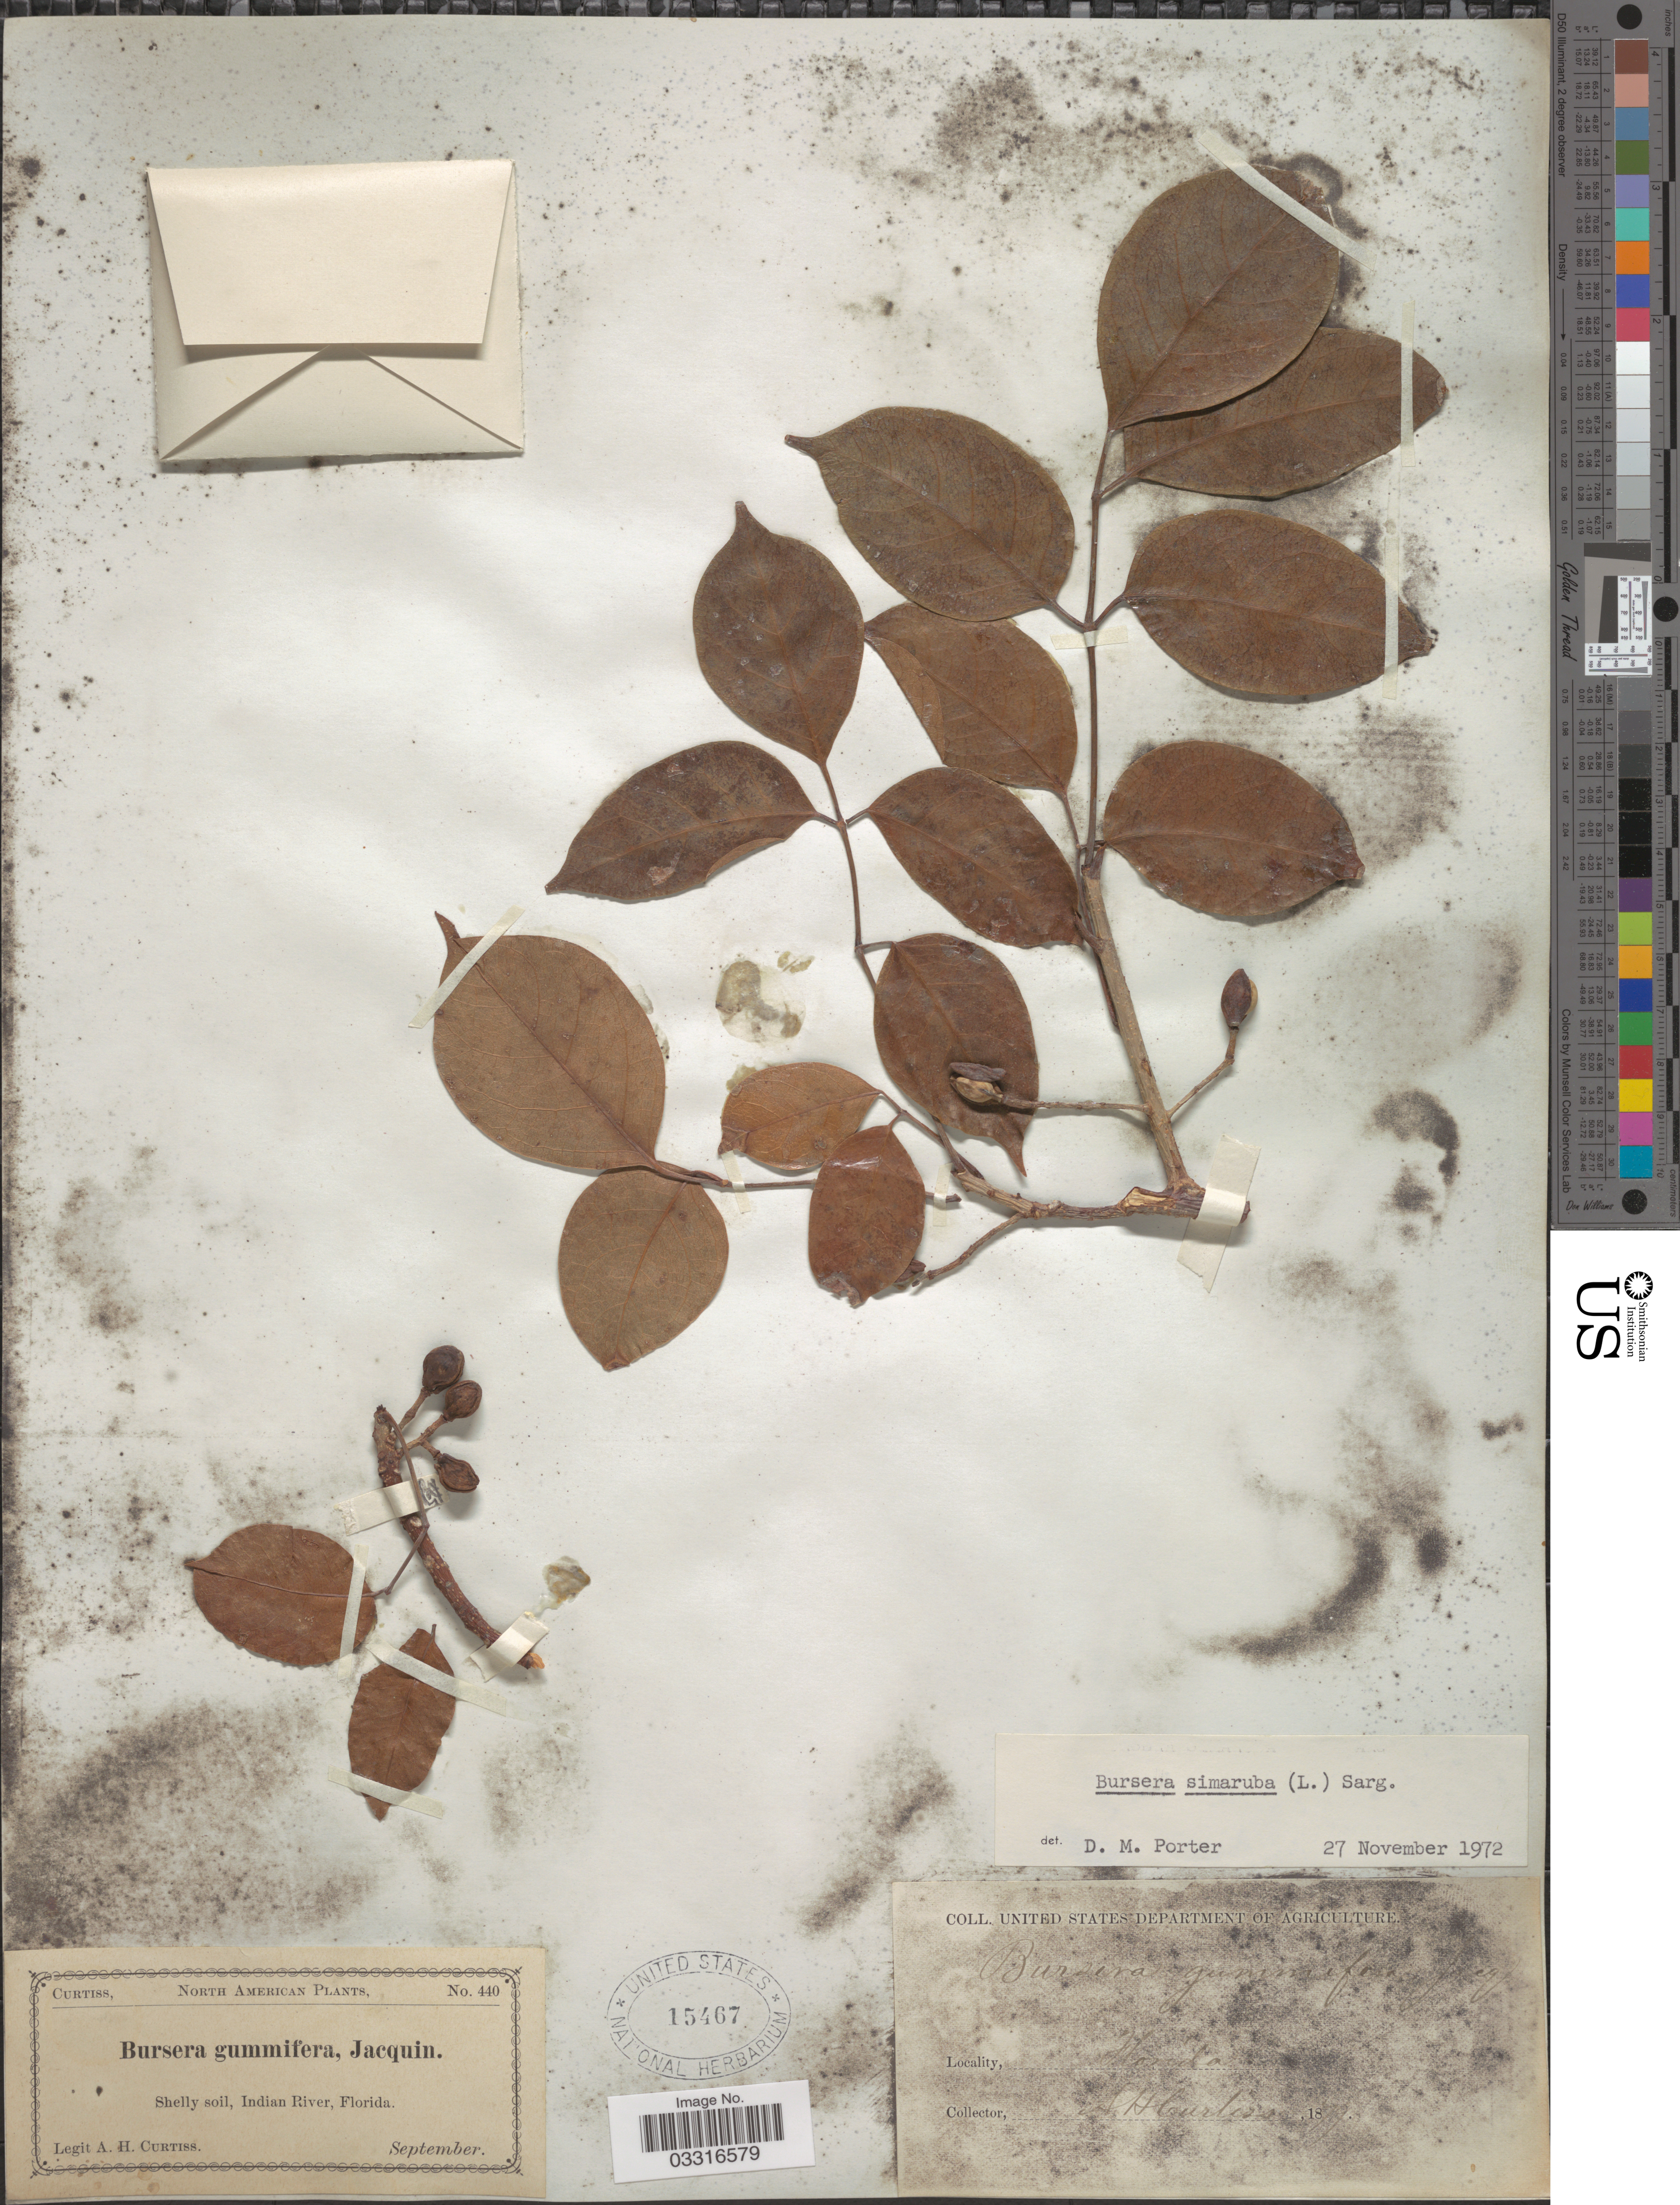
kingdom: Plantae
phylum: Tracheophyta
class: Magnoliopsida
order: Sapindales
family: Burseraceae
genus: Bursera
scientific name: Bursera simaruba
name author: (L.) Sarg.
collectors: A. H. Curtiss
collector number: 440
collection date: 1877-09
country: United States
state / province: Florida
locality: Shelly soil, Indian River.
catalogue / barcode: US 15467